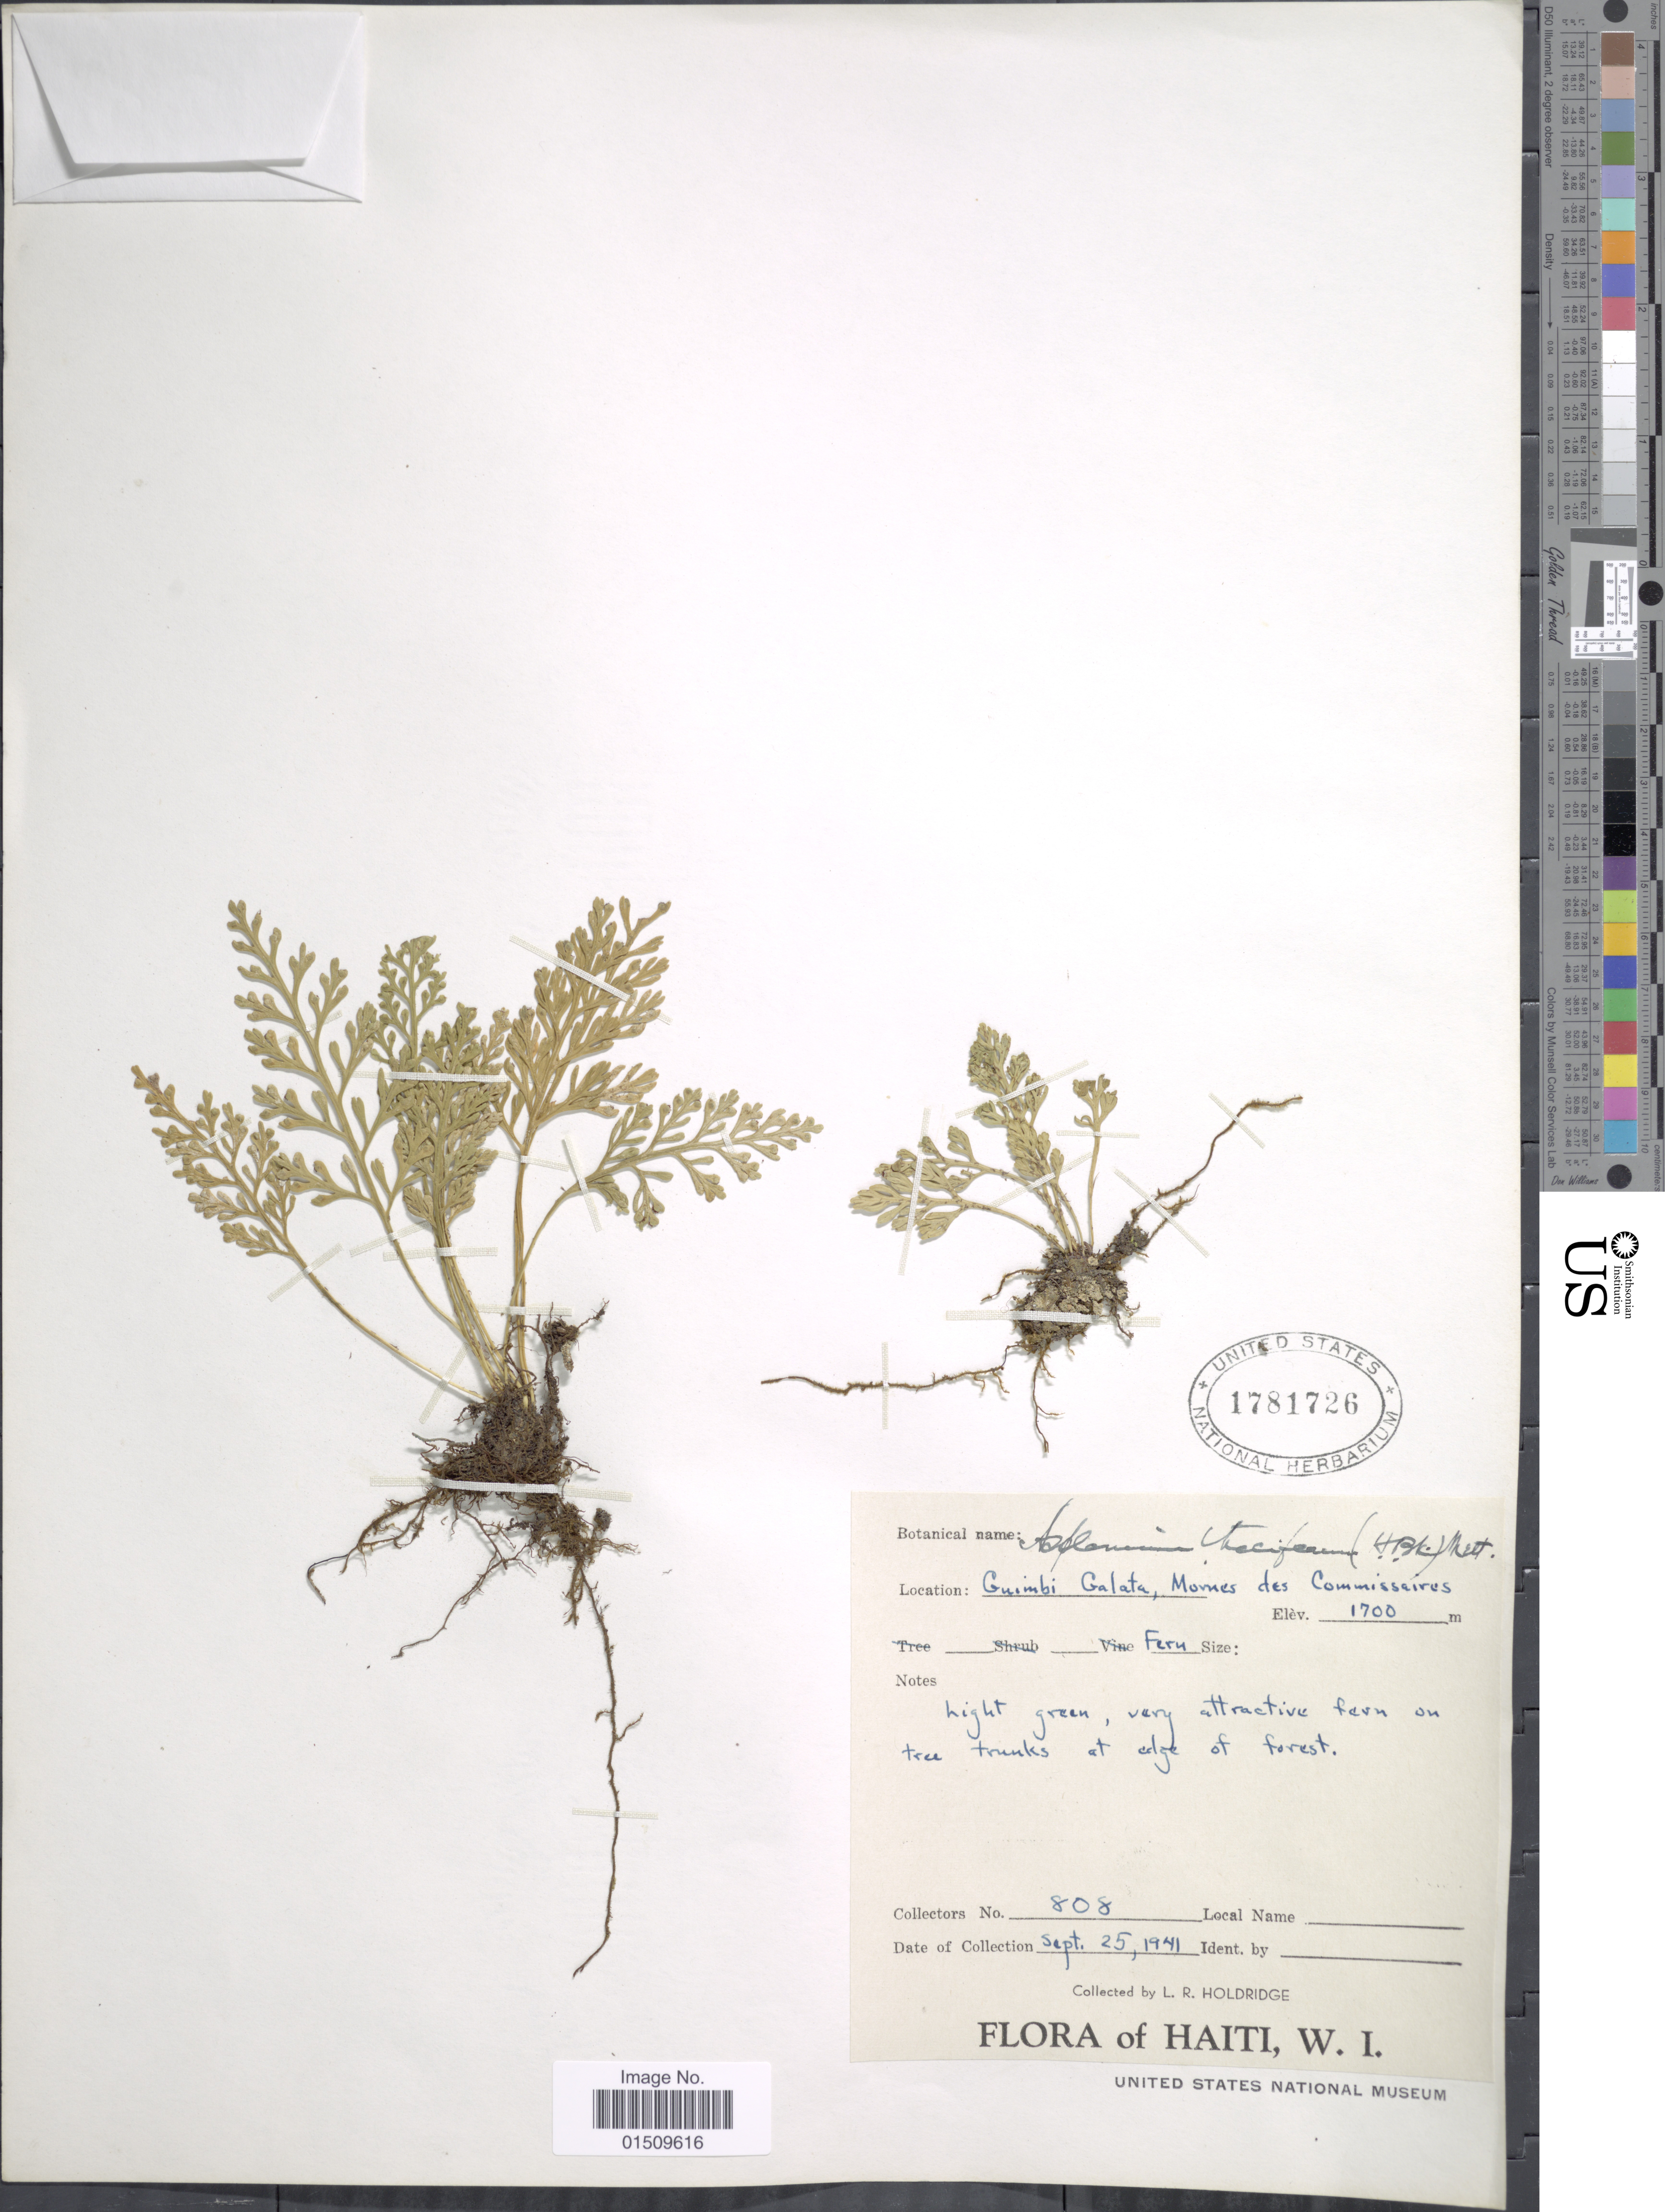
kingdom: Plantae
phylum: Tracheophyta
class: Polypodiopsida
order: Polypodiales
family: Aspleniaceae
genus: Asplenium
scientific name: Asplenium theciferum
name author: (Kunth) Mett.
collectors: L. Holdridge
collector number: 808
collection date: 1941-09-25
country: Haiti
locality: Haiti, W.I., Guimbi Galata, Mornes des Commissaires.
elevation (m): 1700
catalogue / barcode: US 1781726